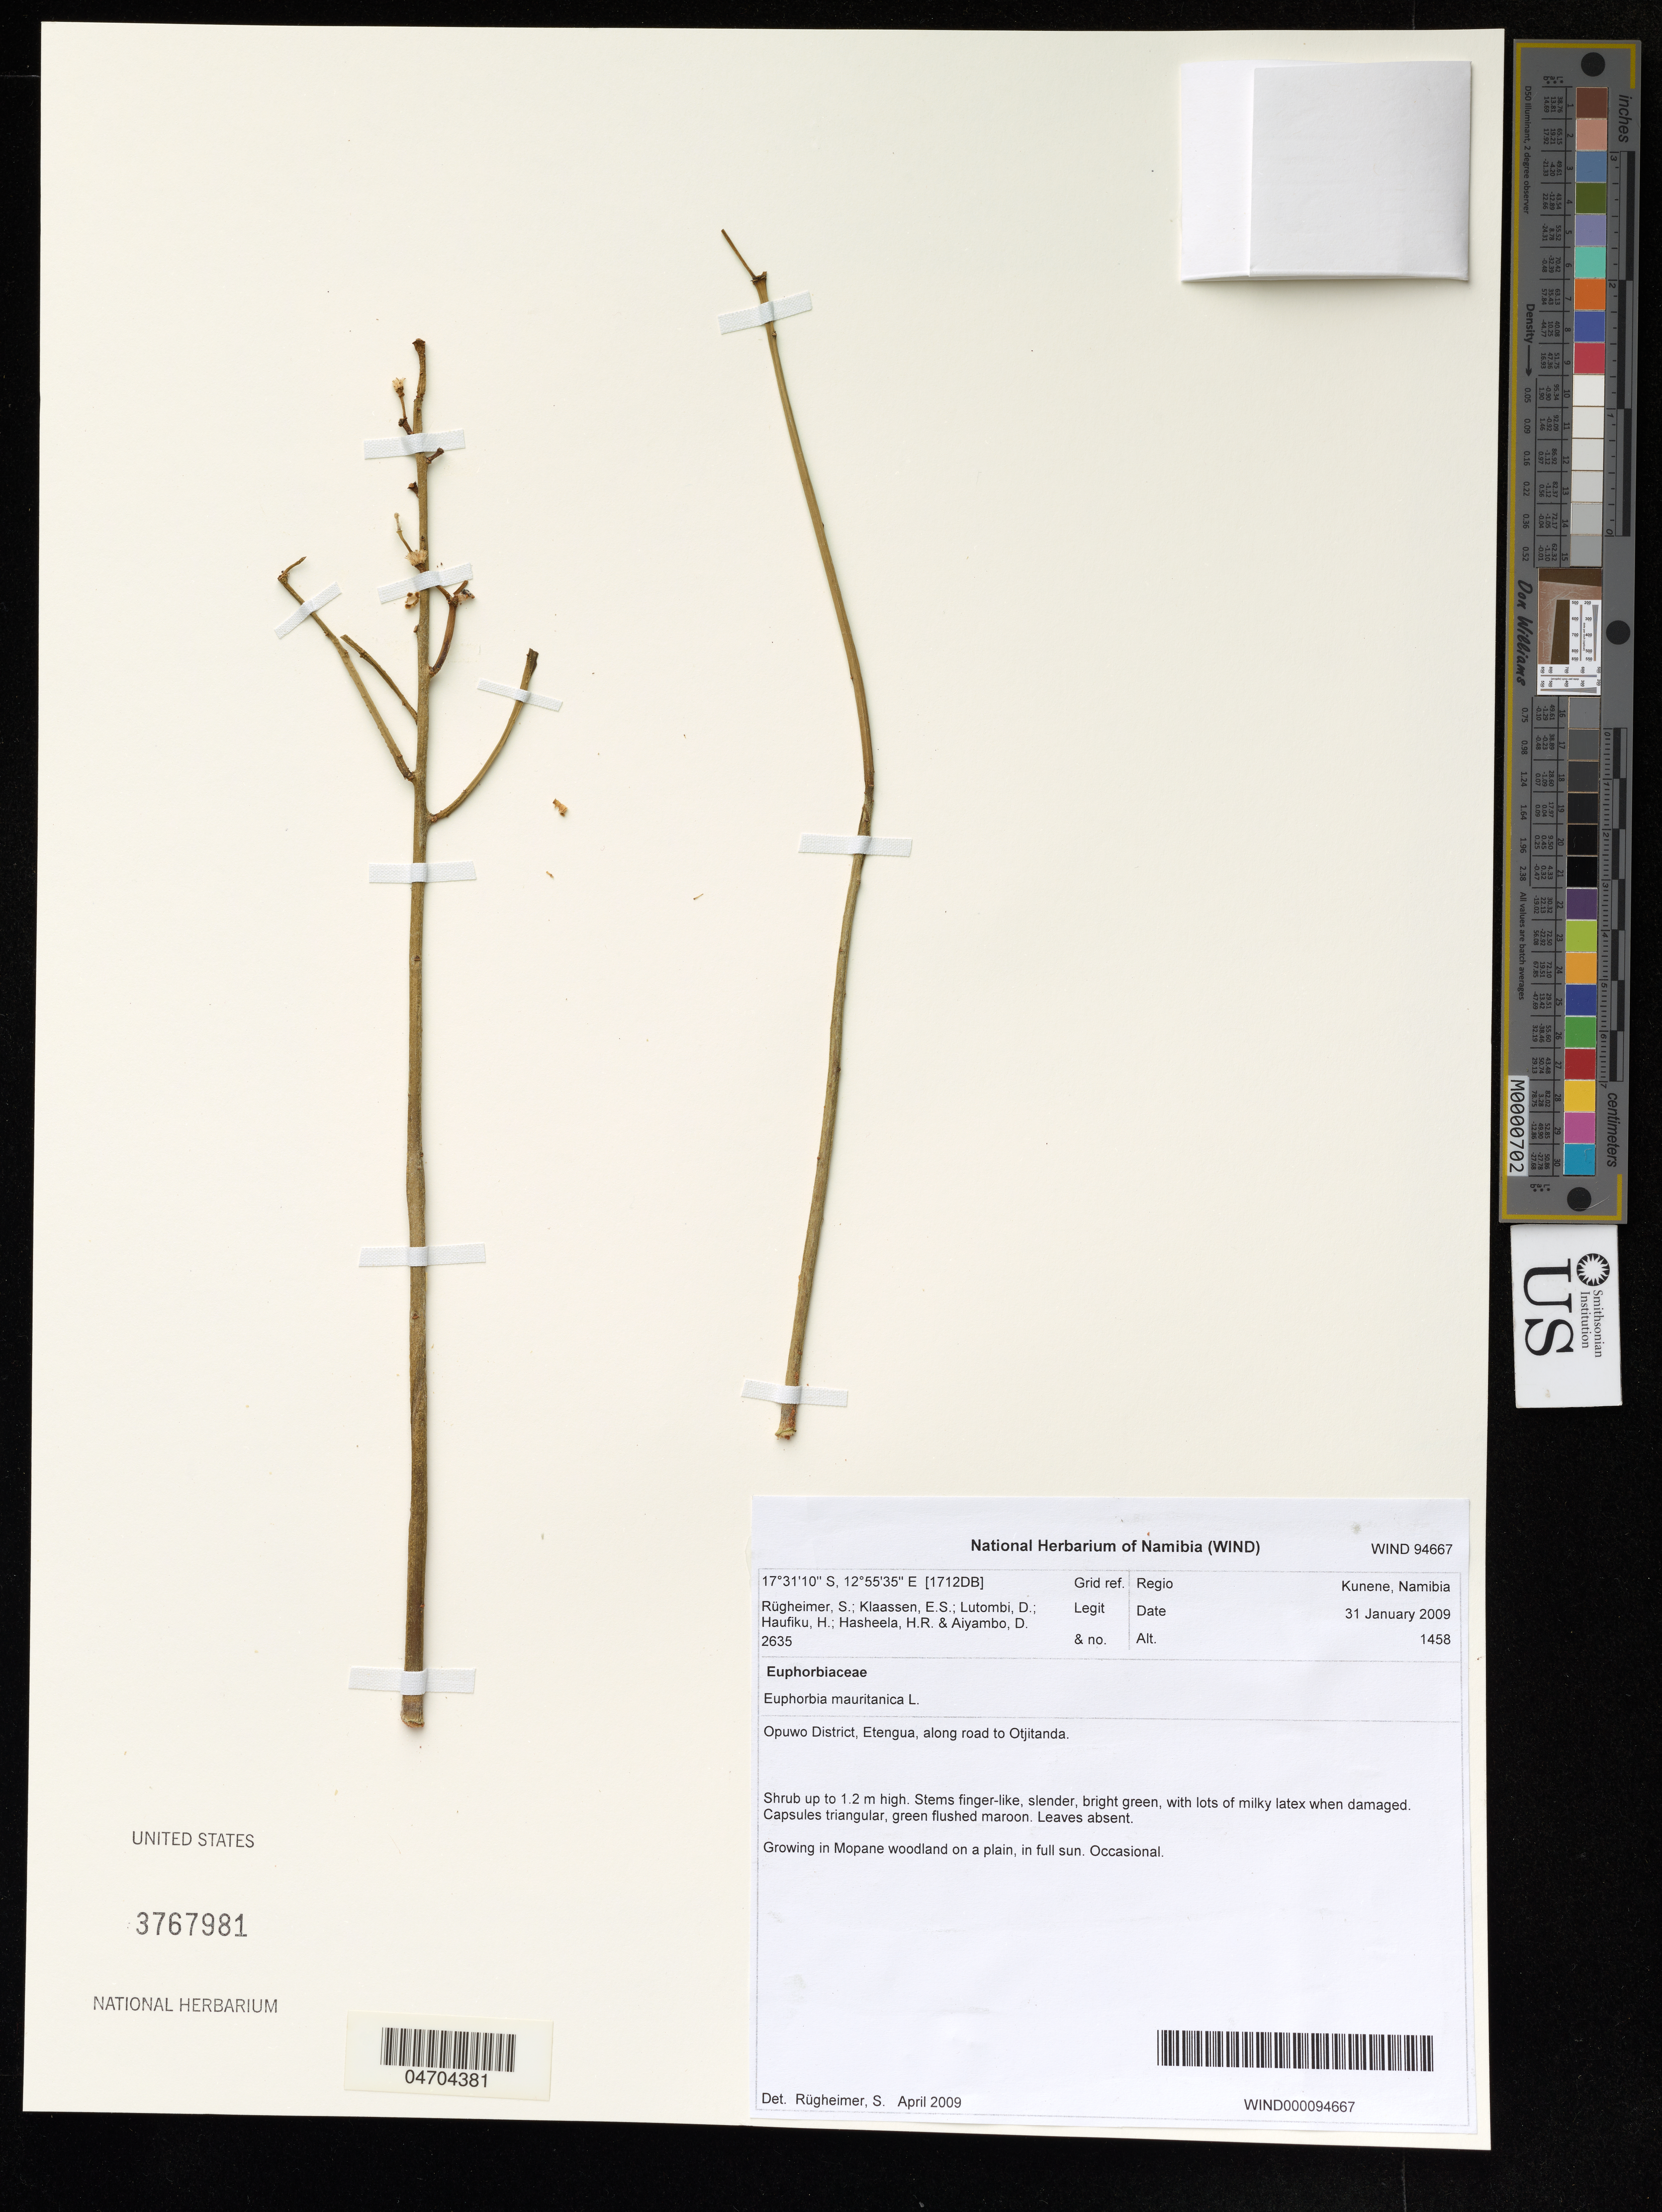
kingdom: Plantae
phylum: Tracheophyta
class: Magnoliopsida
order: Malpighiales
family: Euphorbiaceae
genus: Euphorbia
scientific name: Euphorbia mauritanica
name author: L.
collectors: S. Rugheimer, E. S. Klaassen, D. Lutombi & H. Haufiku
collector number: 2365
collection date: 2009-01-31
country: Namibia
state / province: Kunene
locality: [1712DB] Grid Ref. Regio Kunene, Namibia. Opuwo District, Etengua, along road to Ojitanda.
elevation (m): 1458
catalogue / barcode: US 3767981